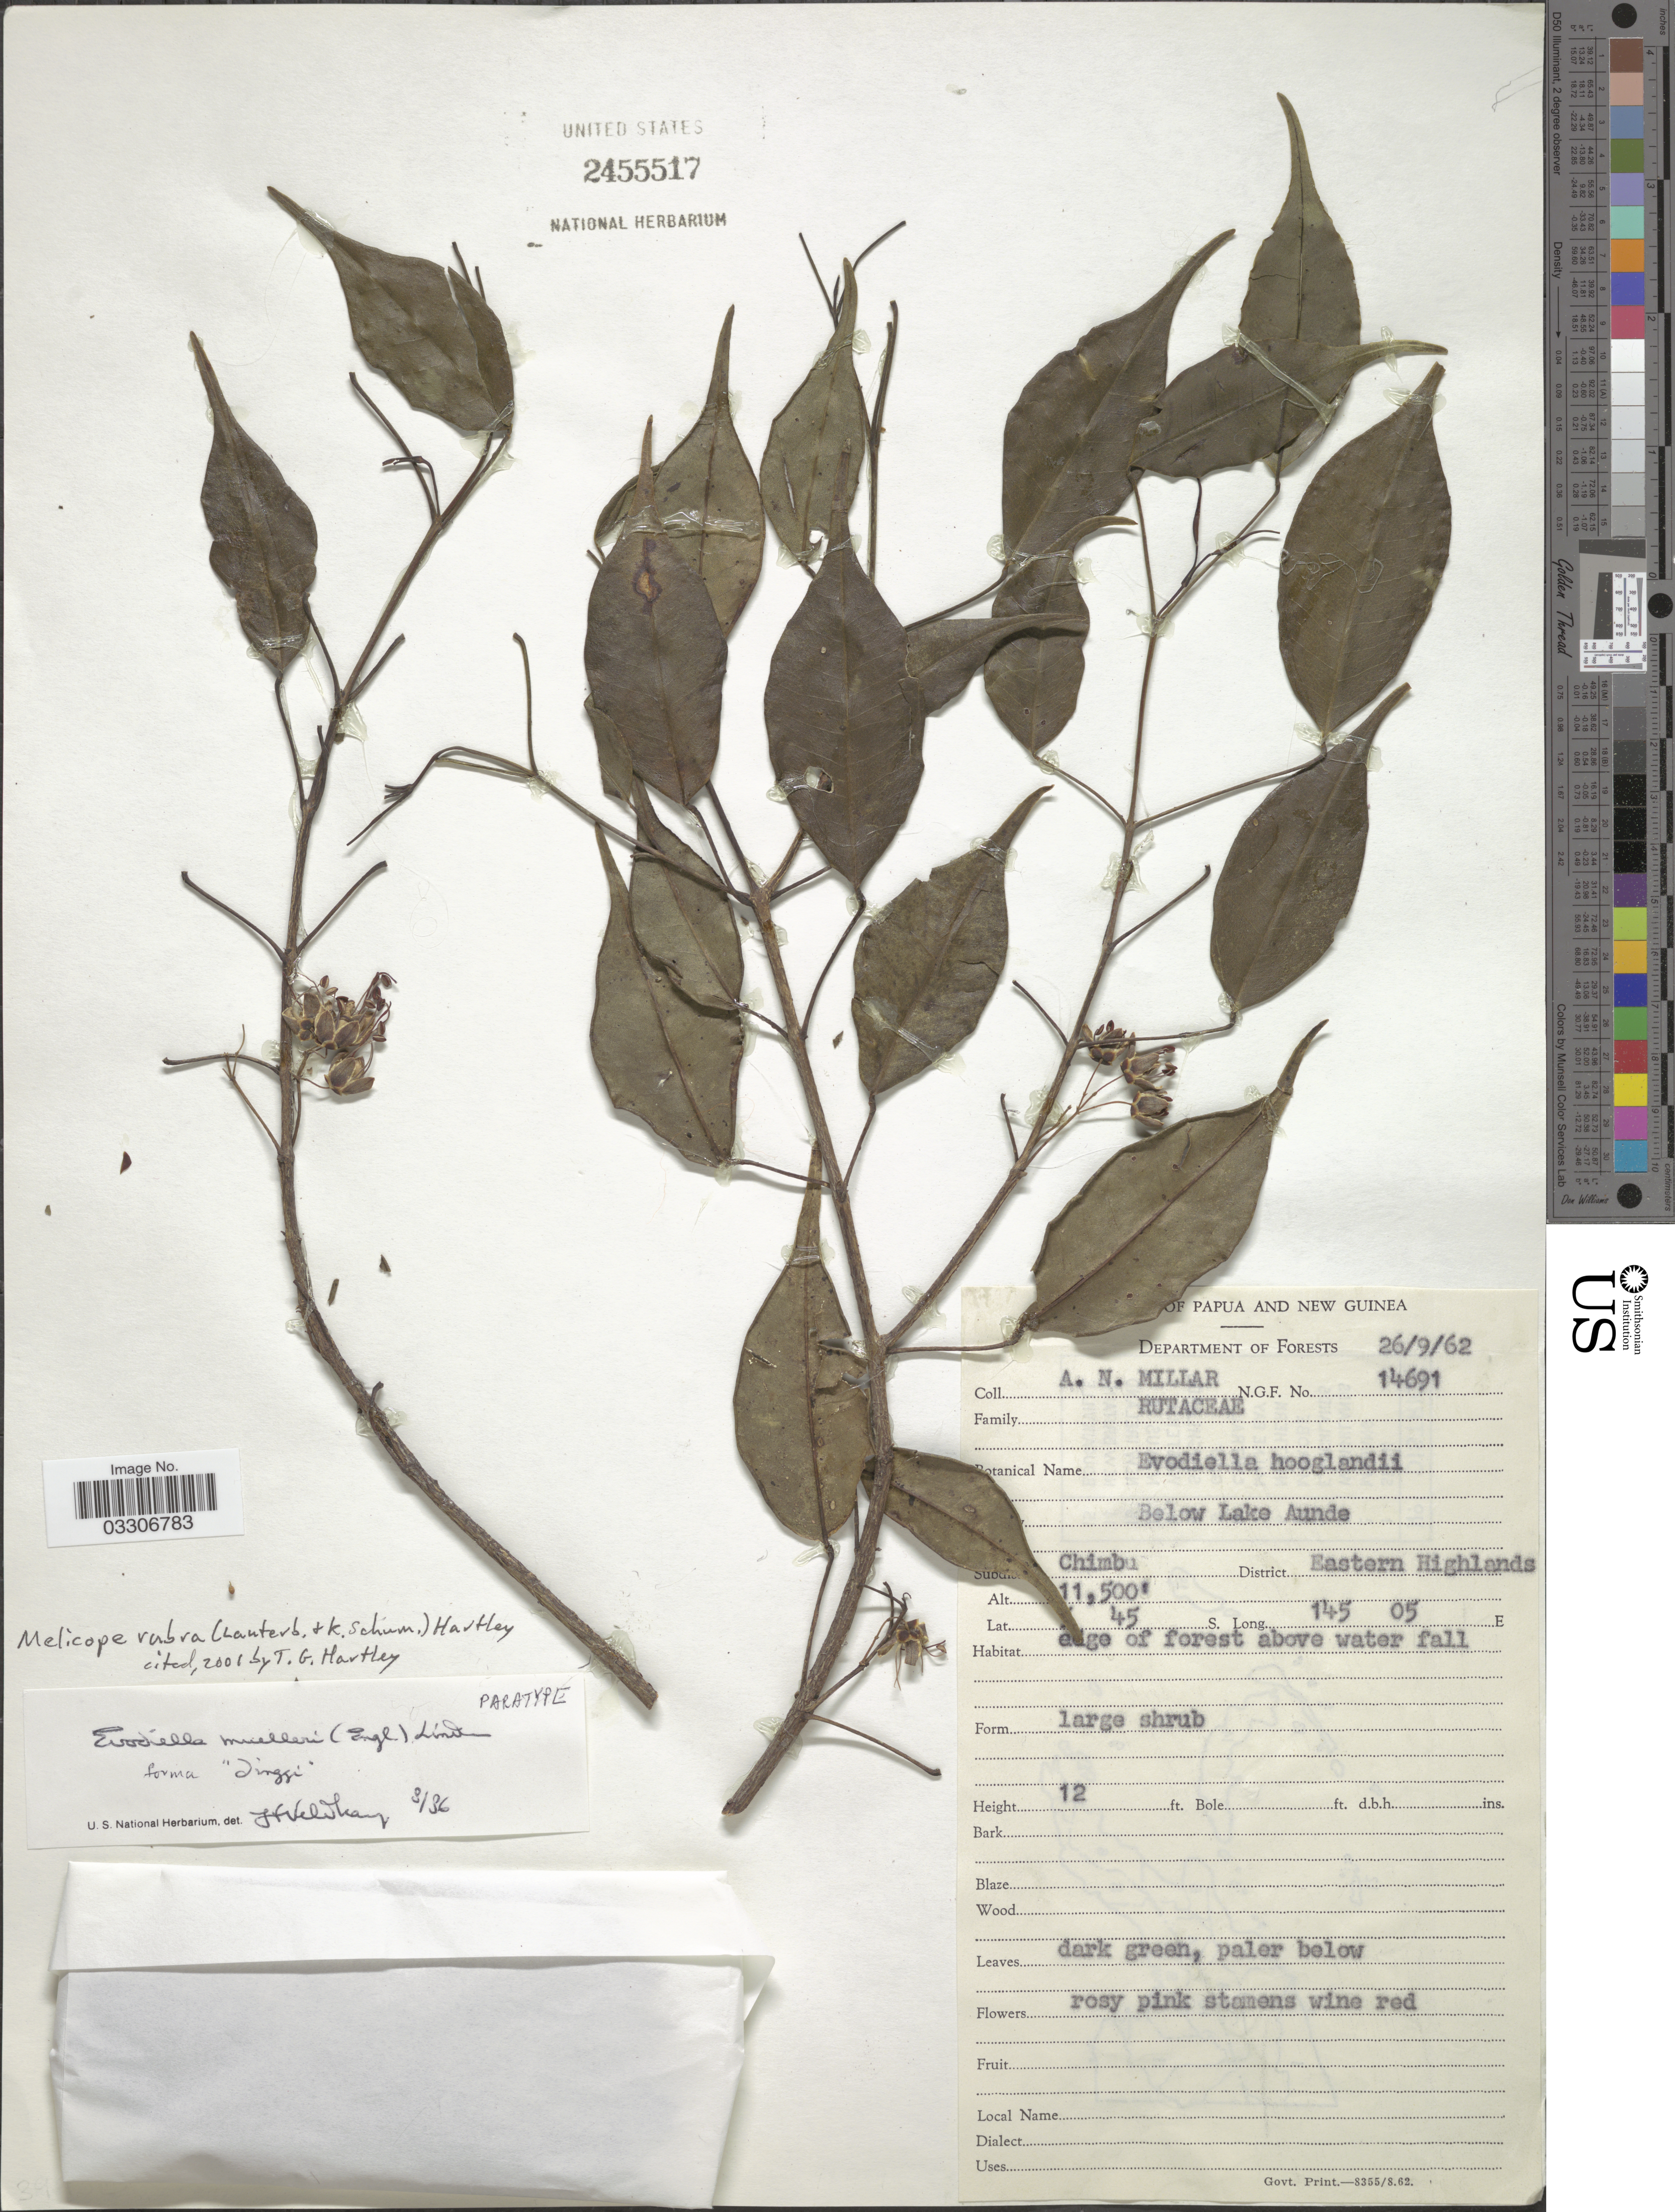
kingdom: Plantae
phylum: Tracheophyta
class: Magnoliopsida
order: Sapindales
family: Rutaceae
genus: Melicope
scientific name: Melicope rubra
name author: (Lauterb. & K. Schum.) T.G. Hartley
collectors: A. Millar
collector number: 14691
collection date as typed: Transcribed d/m/y: 26/9/62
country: Papua New Guinea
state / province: Chimbu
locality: Papua and New Guinea. Below Lake Aunde. District Eastern Highlands.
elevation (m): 3505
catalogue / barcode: US 2455517